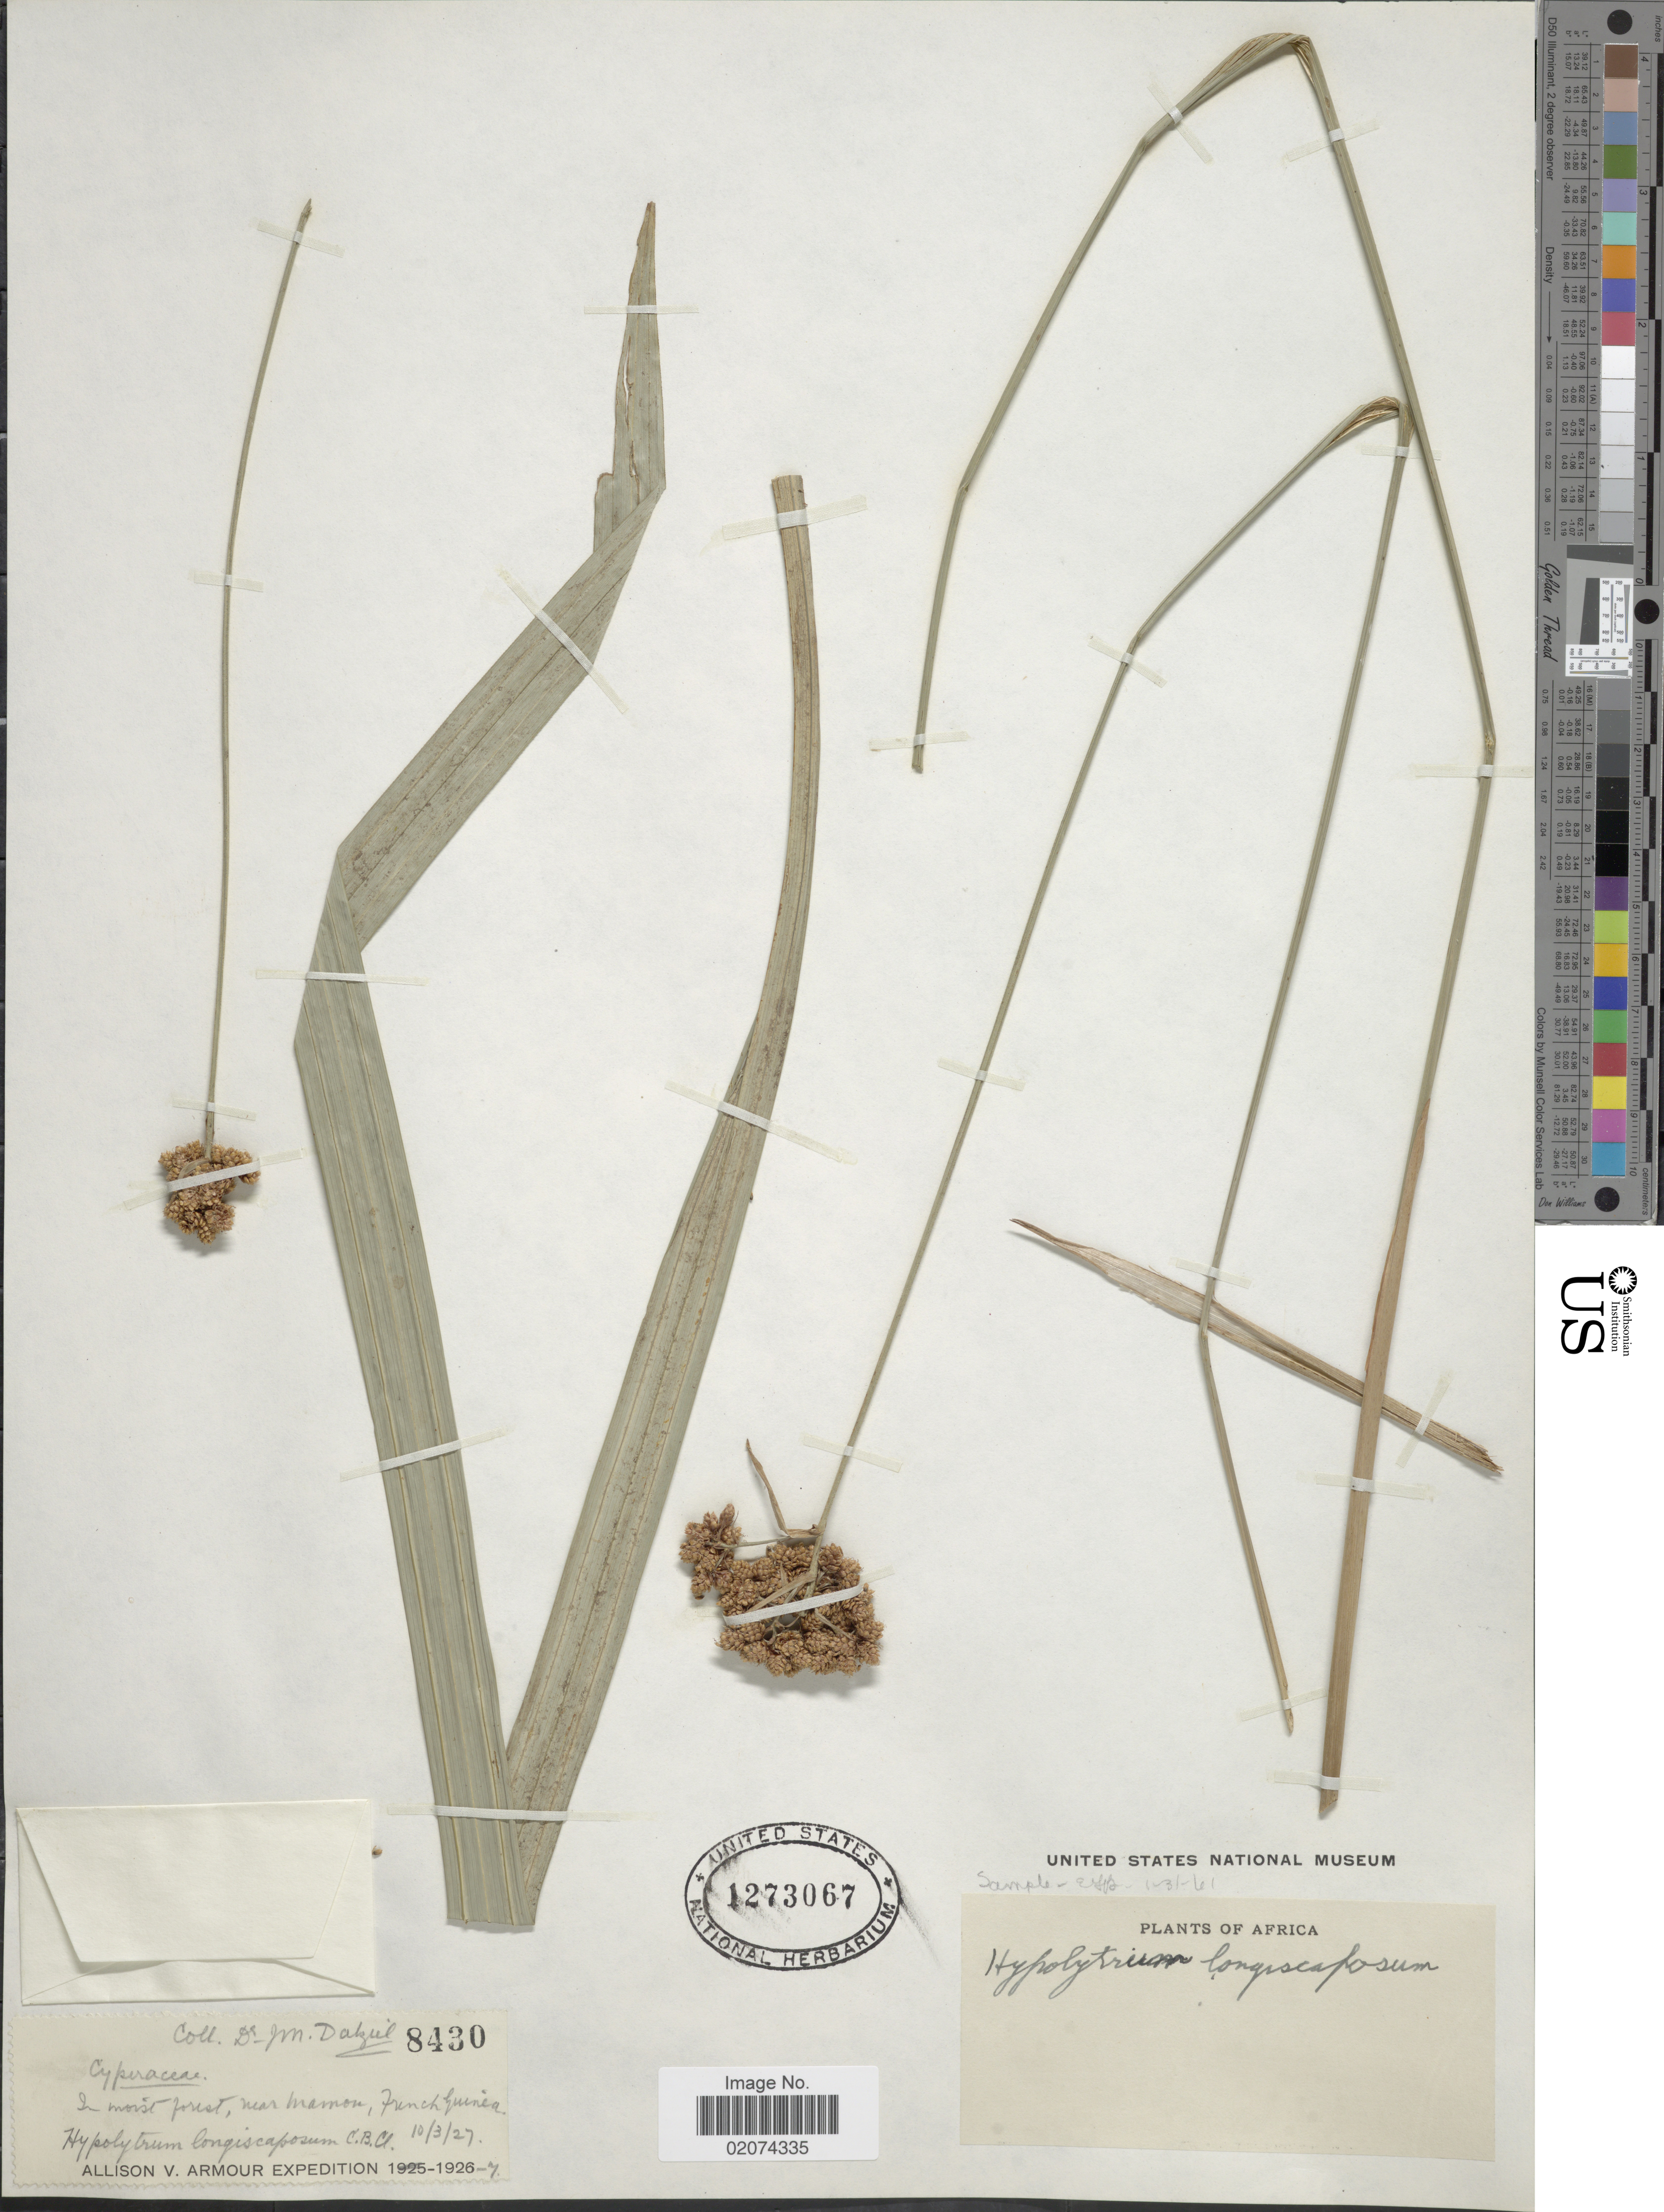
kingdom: Plantae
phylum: Tracheophyta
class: Liliopsida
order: Poales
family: Cyperaceae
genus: Hypolytrum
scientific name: Hypolytrum africanum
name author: Nees ex Steud.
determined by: Strong, Mark T., (BOT), Smithsonian Institution - National Museum of Natural History (UNITED STATES)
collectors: J. Dalziel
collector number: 8430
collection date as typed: Transcribed d/m/y: 10/3/27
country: Guinea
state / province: Mamou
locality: Near Mamou, French Guinea. Africa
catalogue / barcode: US 1273067